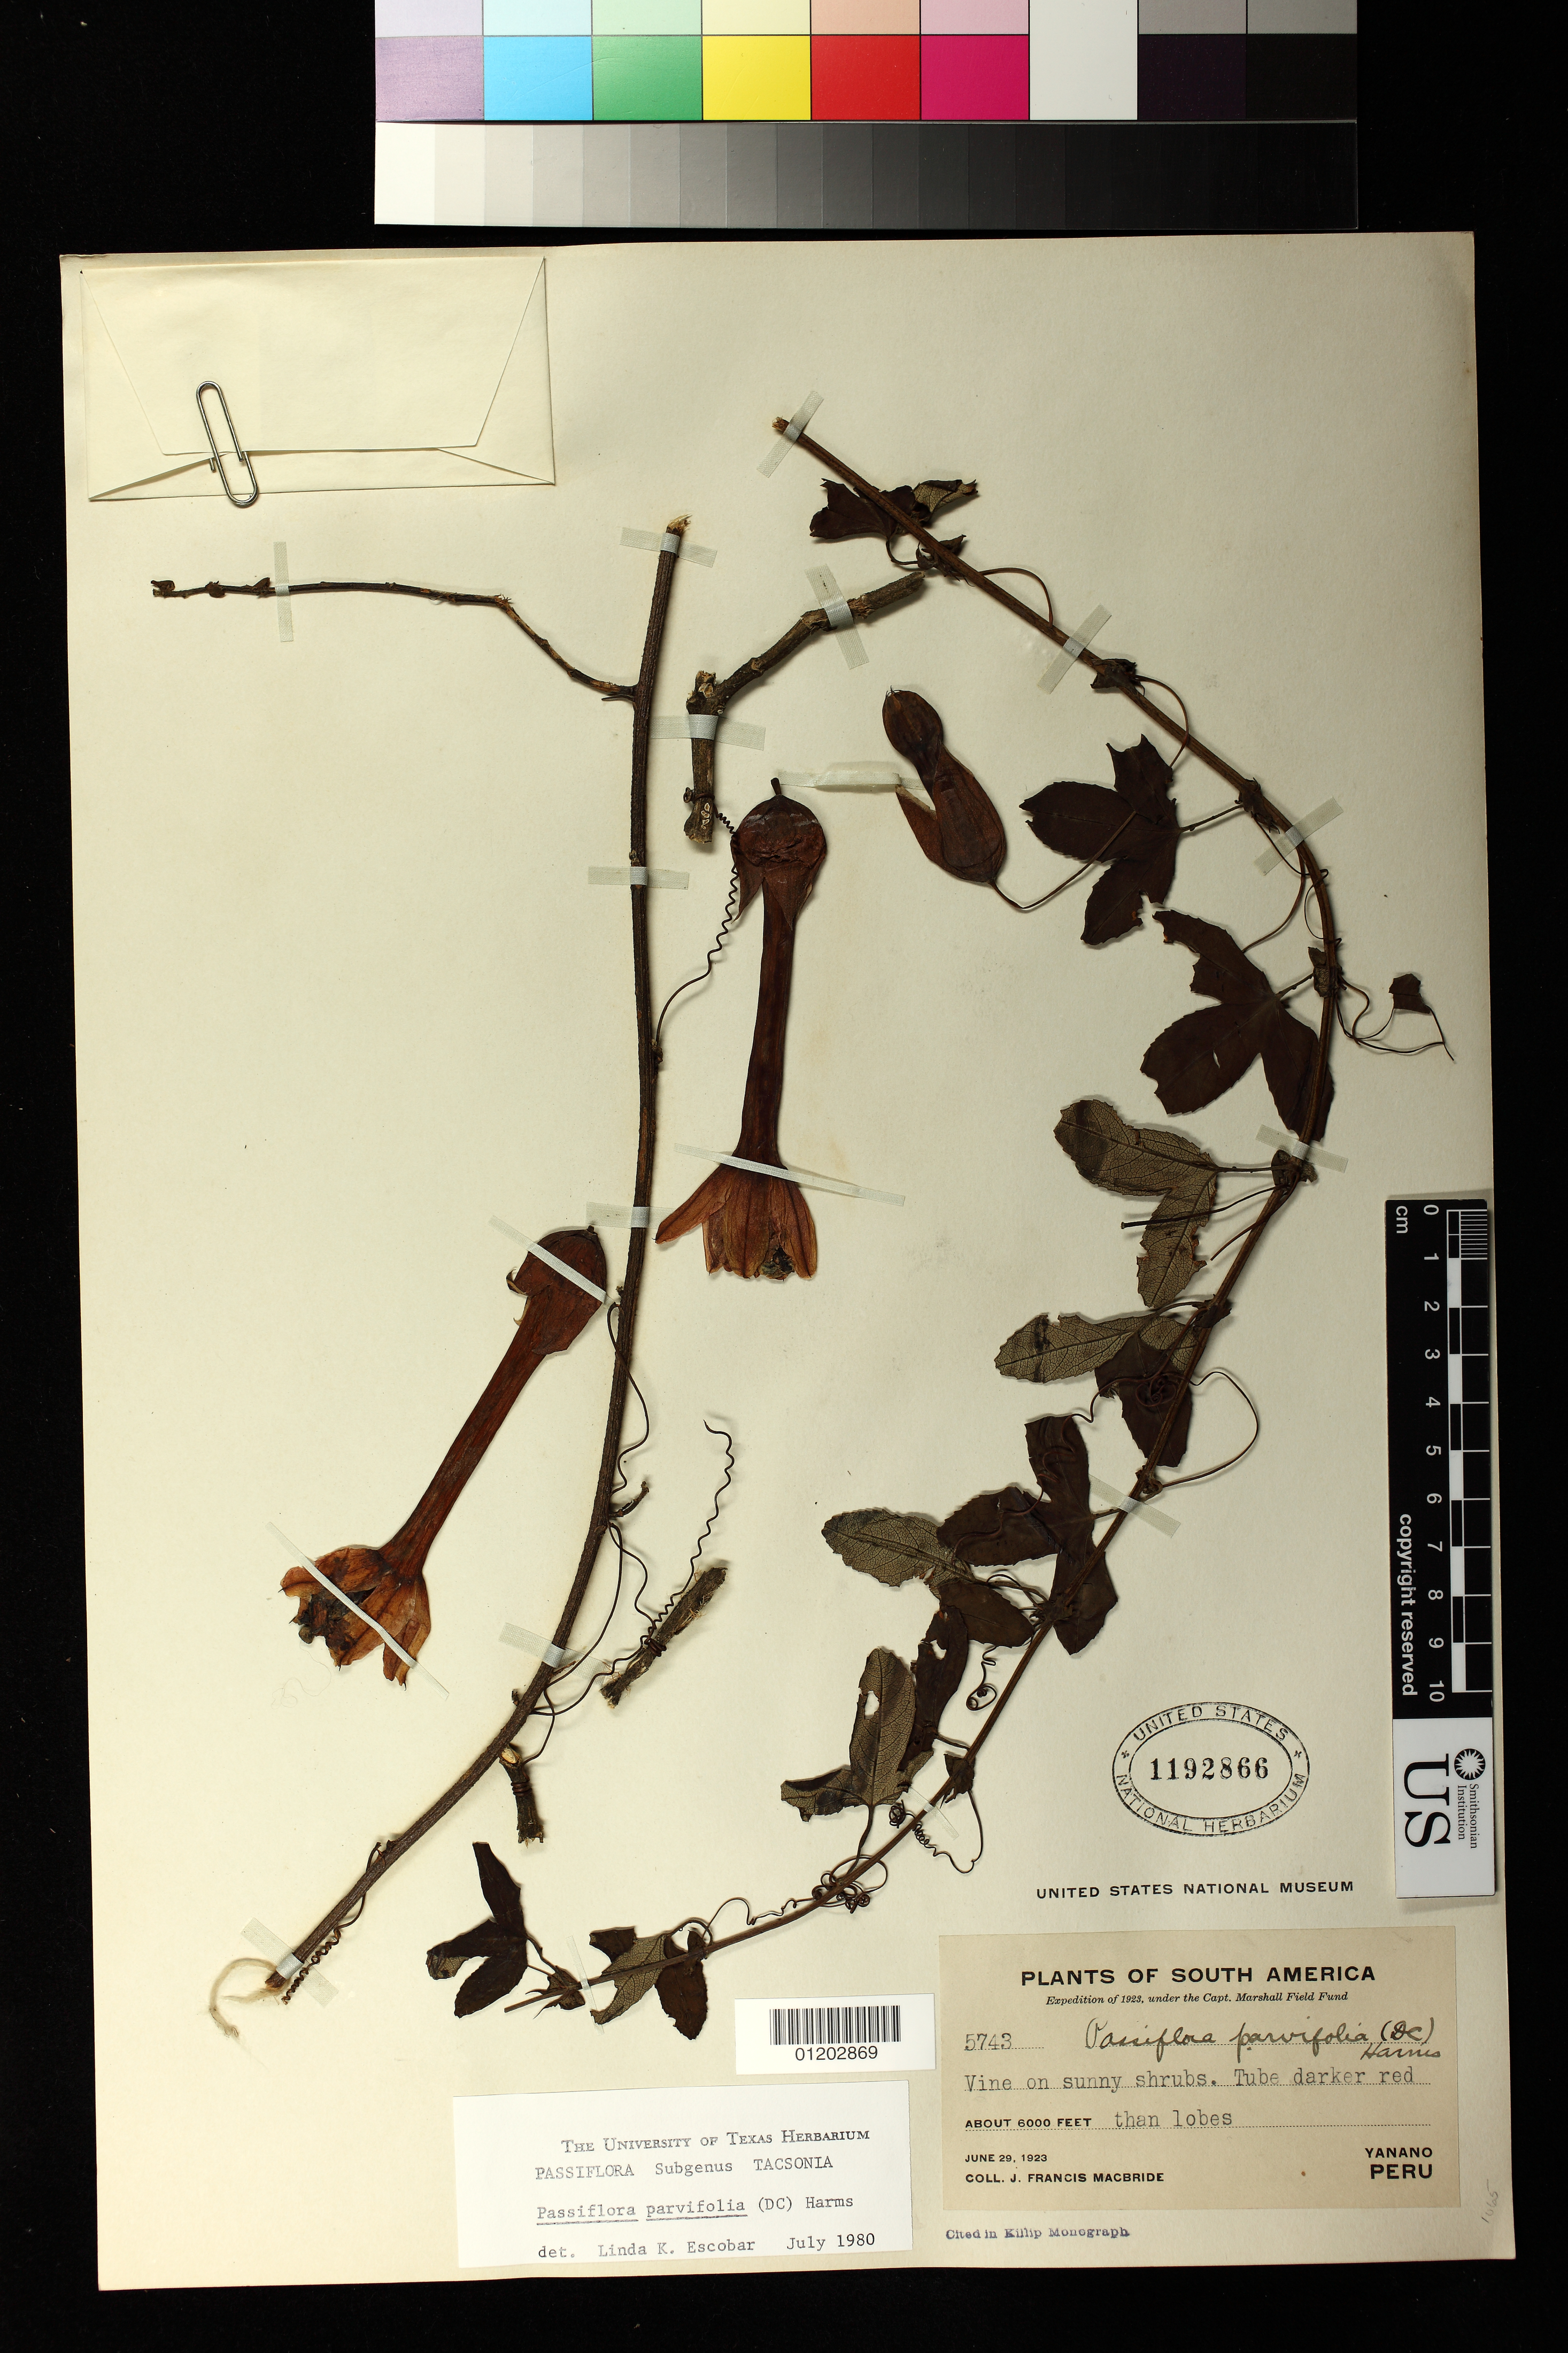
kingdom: Plantae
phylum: Tracheophyta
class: Magnoliopsida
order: Malpighiales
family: Passifloraceae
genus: Passiflora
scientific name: Passiflora parvifolia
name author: (DC.) Harms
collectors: J. F. Macbride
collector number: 5743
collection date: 1923-06-29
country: Peru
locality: Yanano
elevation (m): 1829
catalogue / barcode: US 1192866